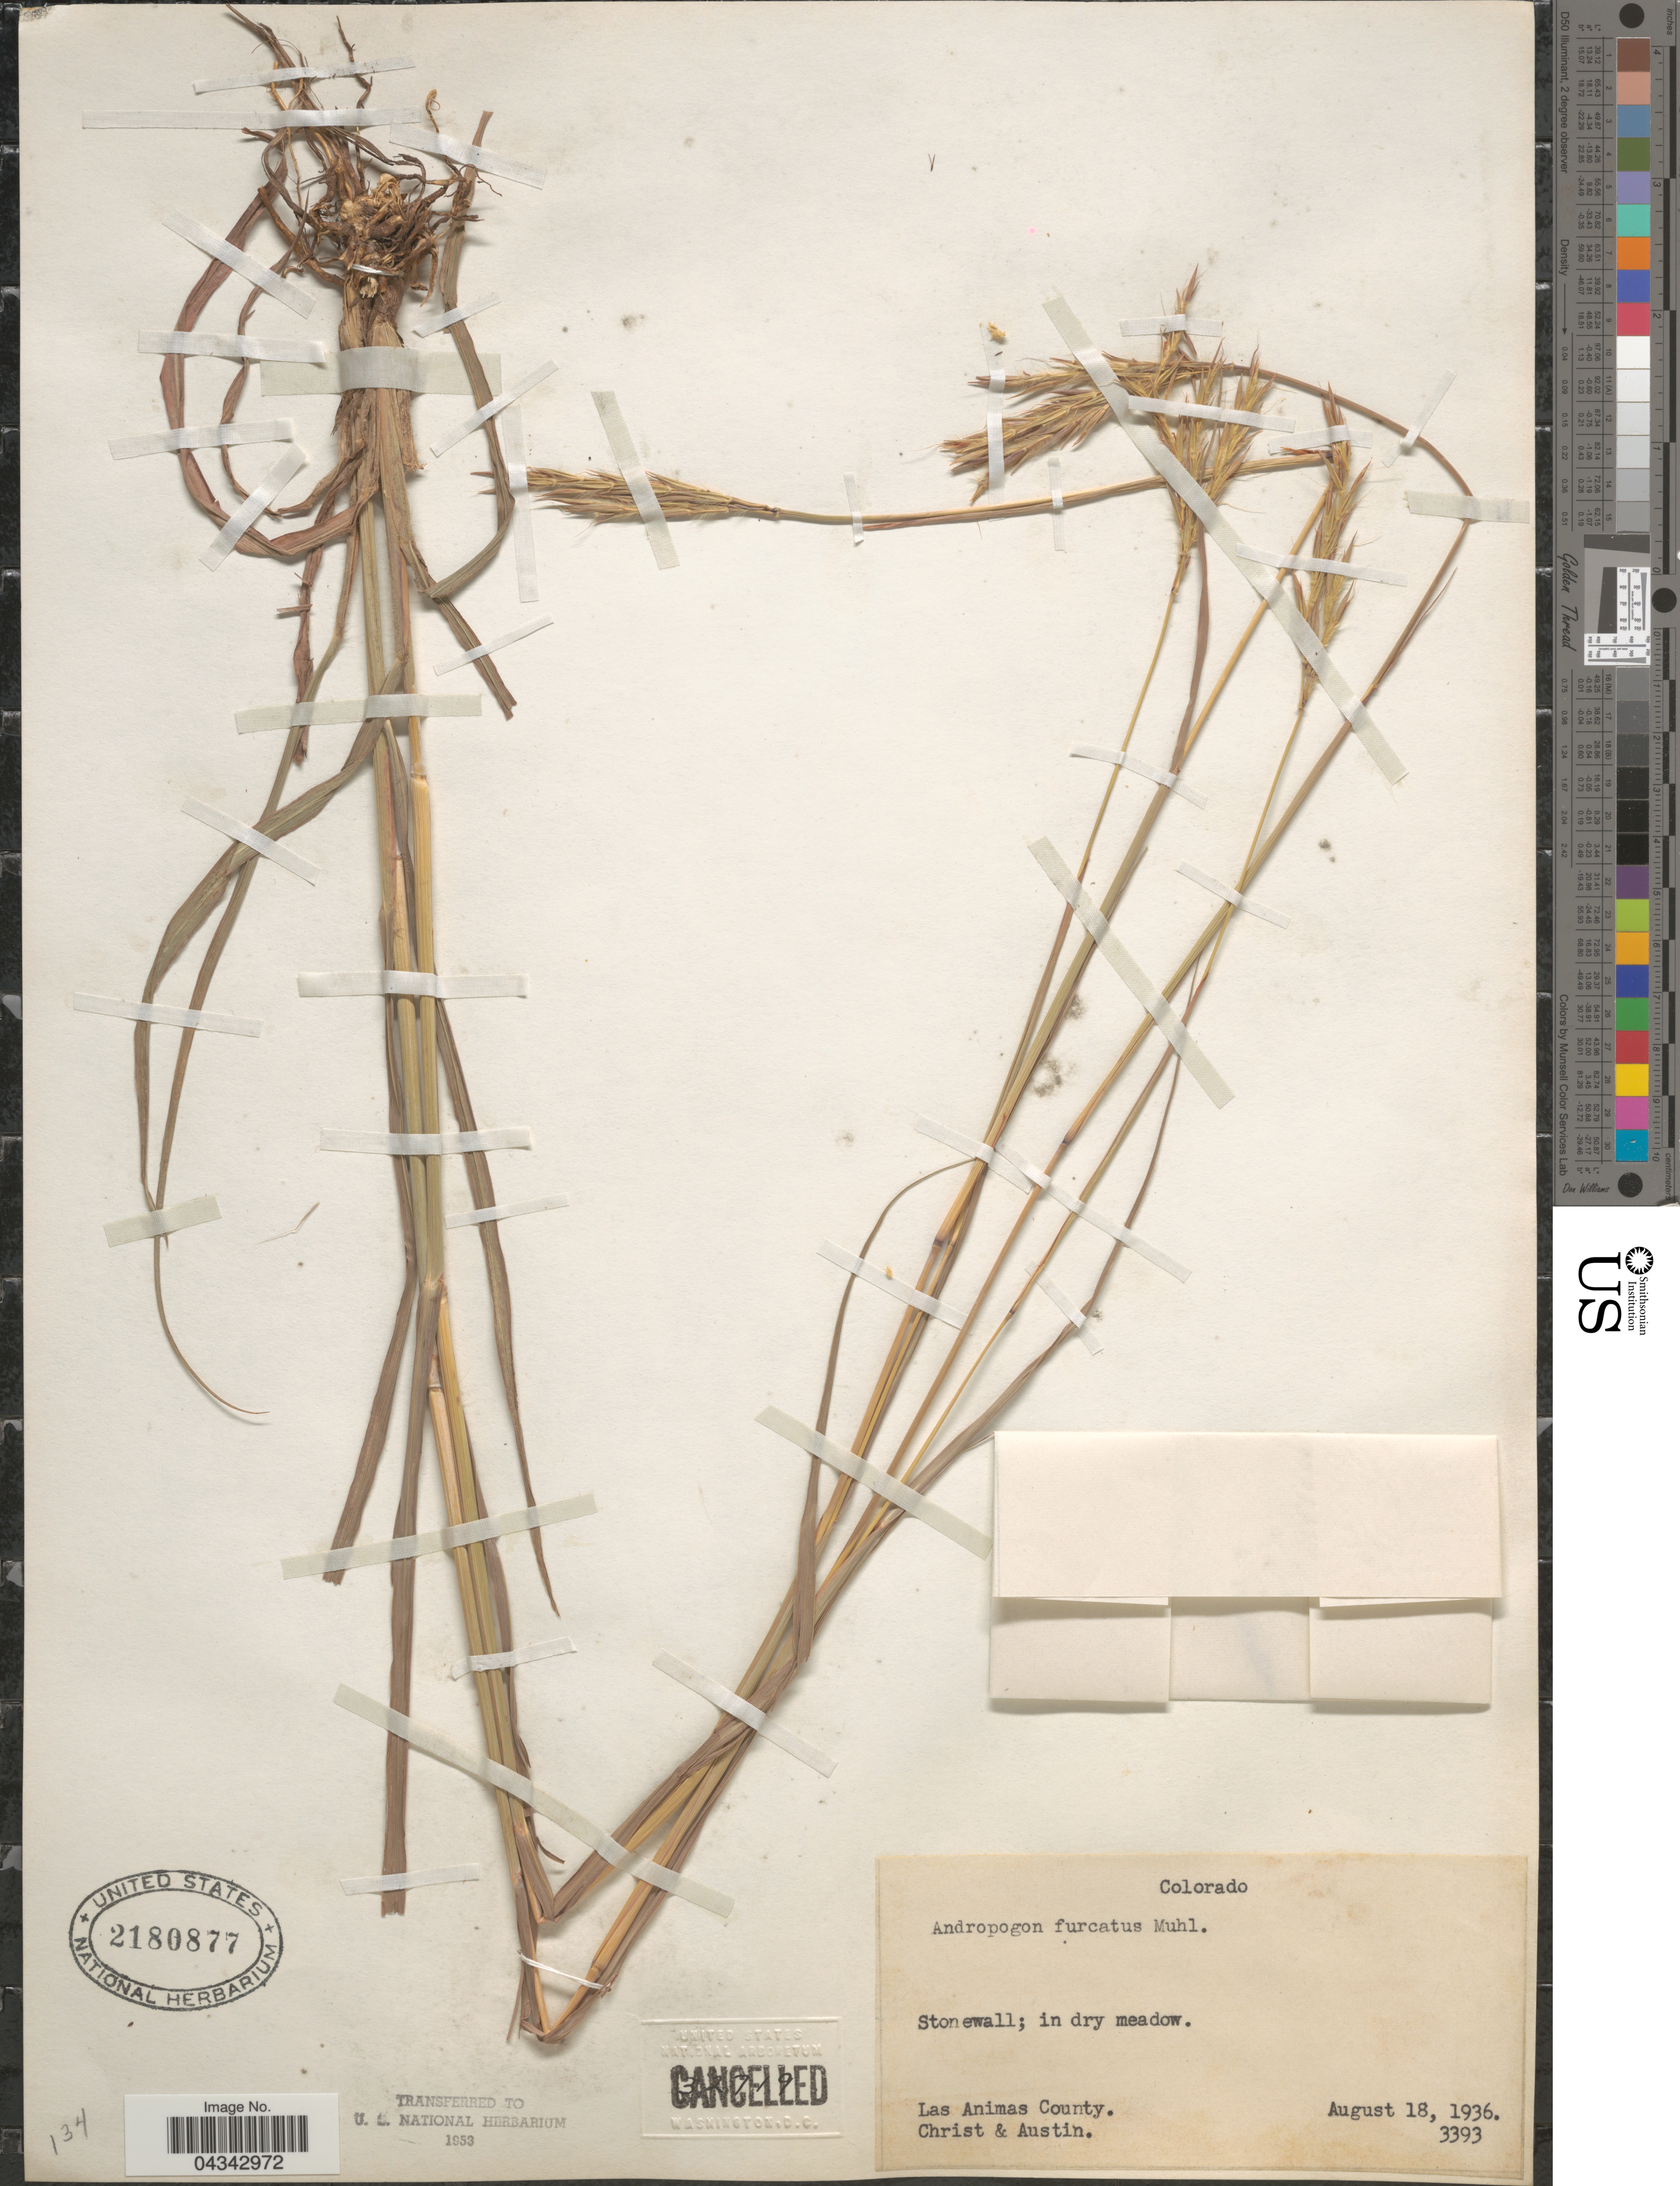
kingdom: Plantae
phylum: Tracheophyta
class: Liliopsida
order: Poales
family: Poaceae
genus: Andropogon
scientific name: Andropogon gerardii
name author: Vitman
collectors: Christ & -. Austin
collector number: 3393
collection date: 1936-08-18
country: United States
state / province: Colorado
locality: Stonewall; in dry meadow. Las Animas County.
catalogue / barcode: US 2180877